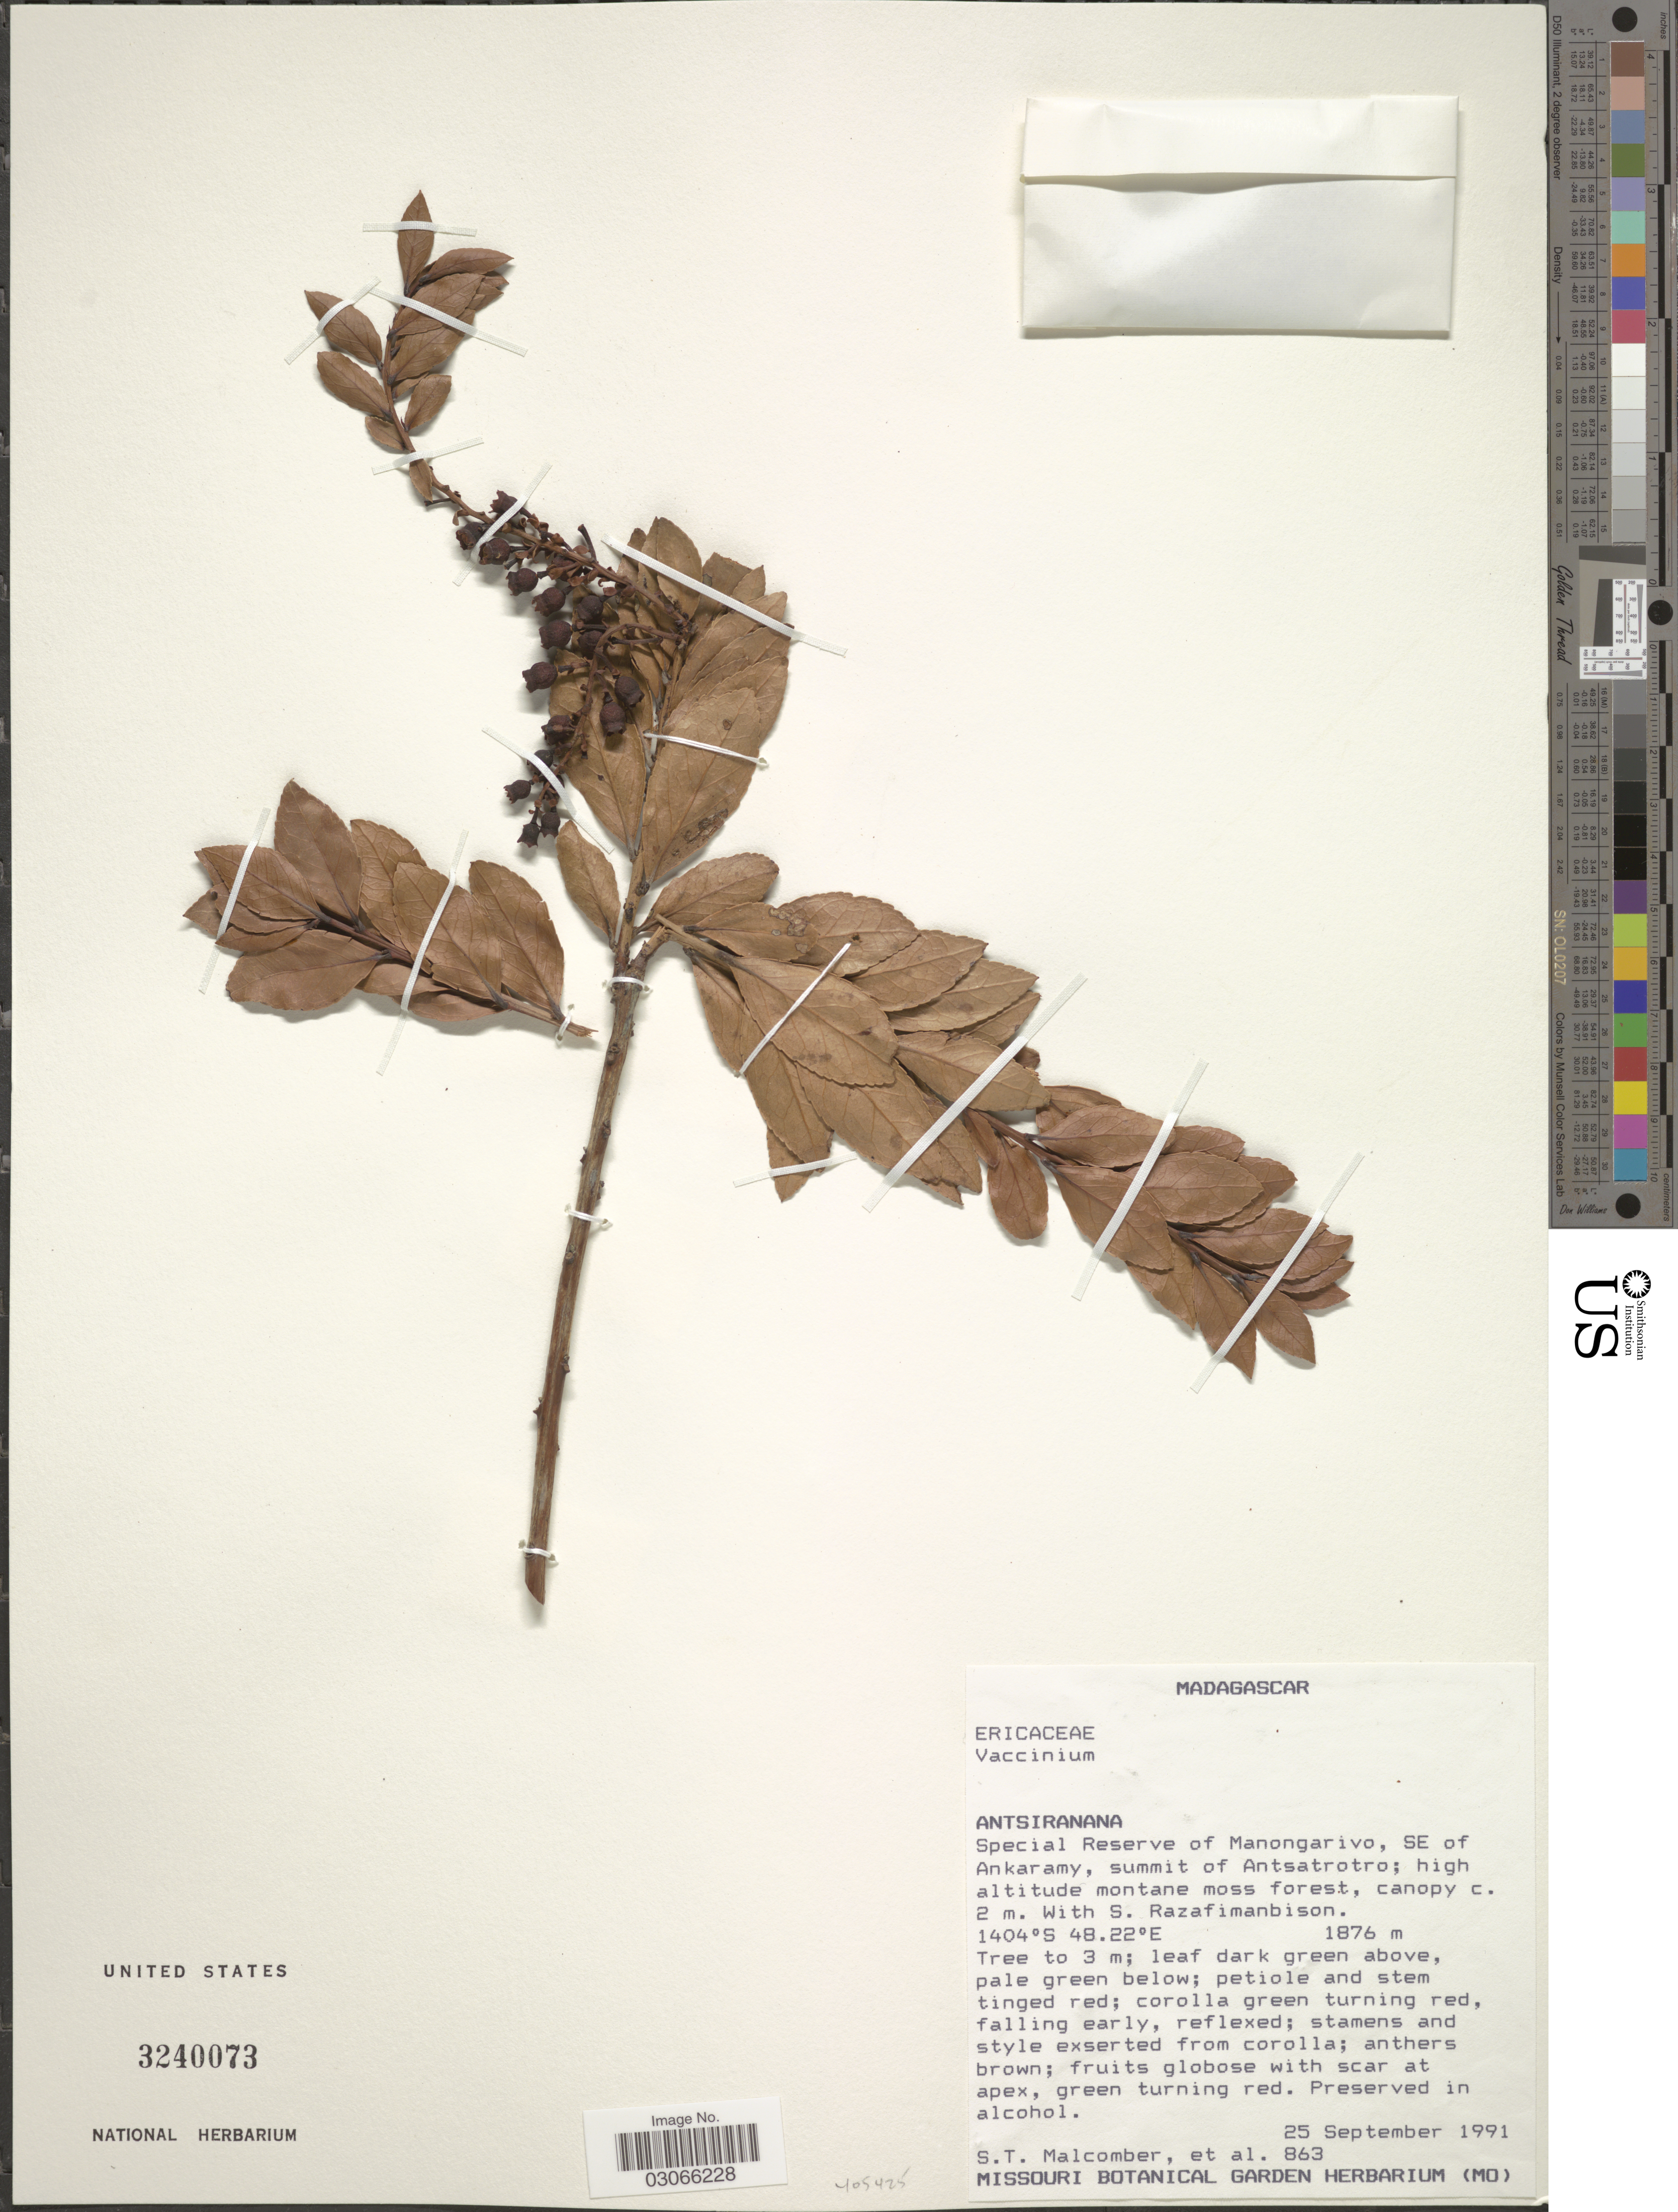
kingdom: Plantae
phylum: Tracheophyta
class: Magnoliopsida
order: Ericales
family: Ericaceae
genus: Vaccinium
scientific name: Vaccinium sp.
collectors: S. T. Malcomber & S. G. Razafimandimbison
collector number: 863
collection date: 1991-09-25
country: Madagascar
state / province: Diana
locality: Special Reserve of Manongarivo, SE of Ankaramy, summit of Antsatrotro.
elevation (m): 1876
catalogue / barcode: US 3240073